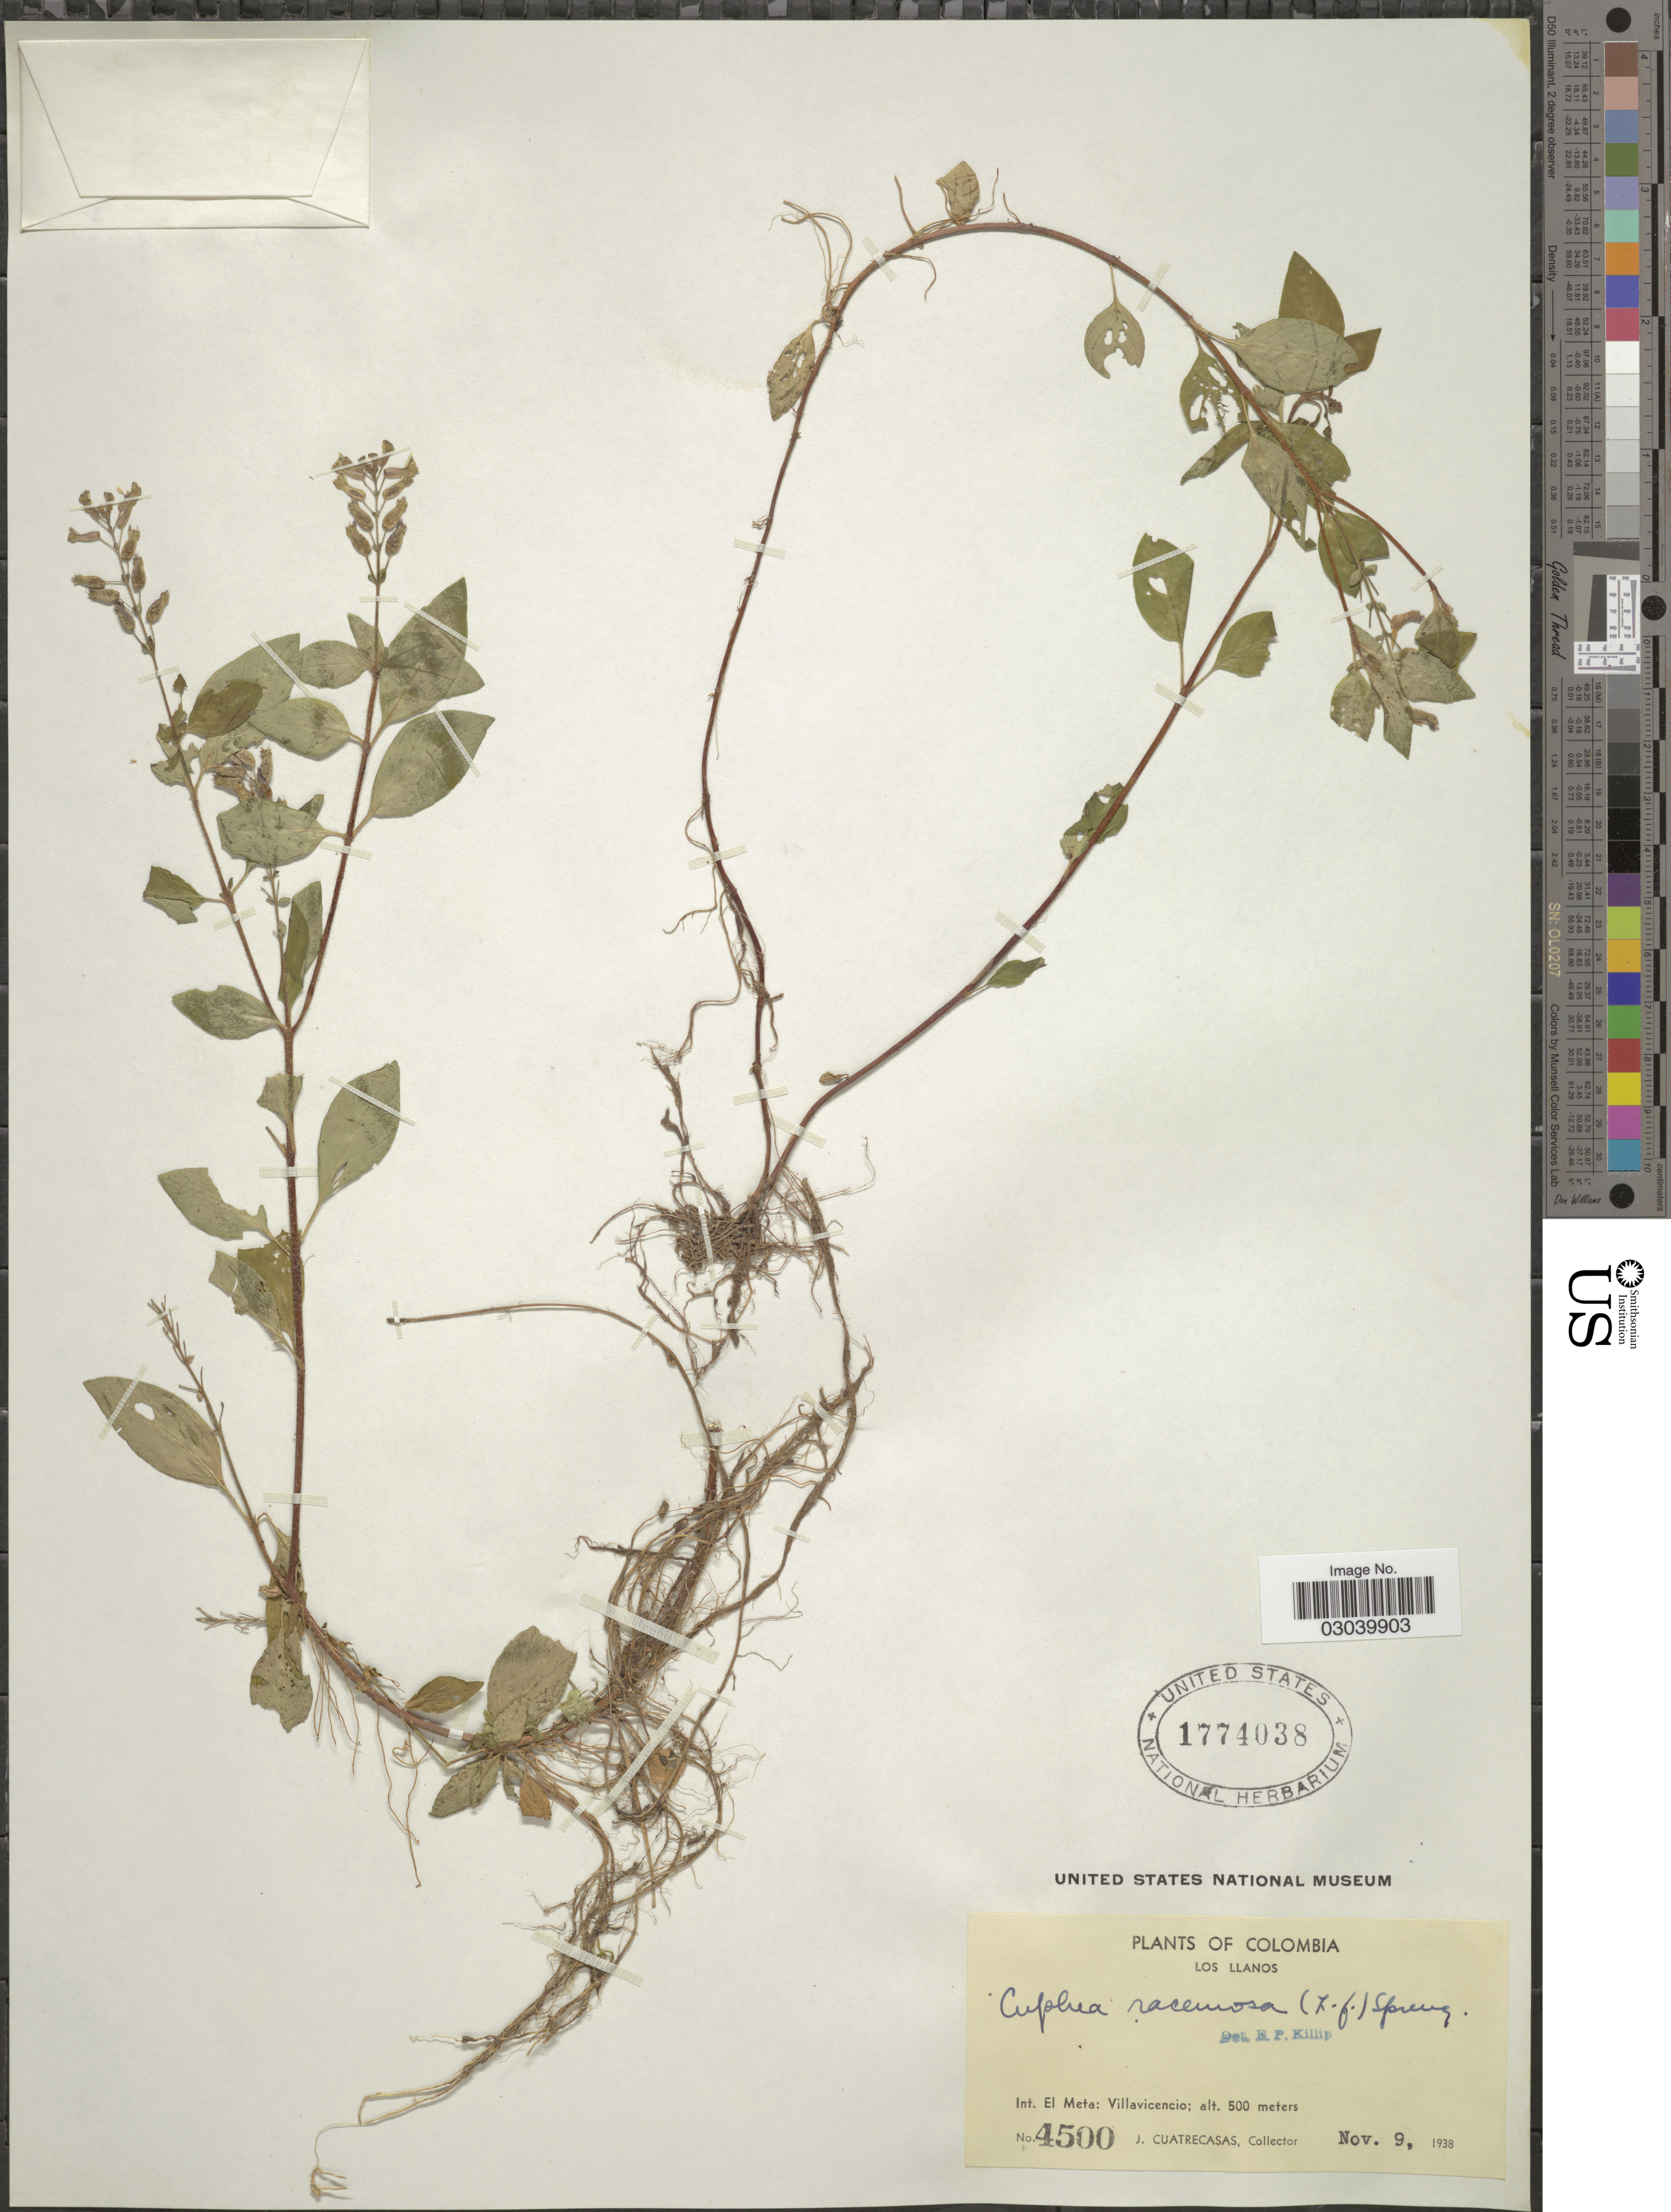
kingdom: Plantae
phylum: Tracheophyta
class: Magnoliopsida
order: Myrtales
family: Lythraceae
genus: Cuphea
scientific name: Cuphea racemosa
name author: (L. f.) Spreng.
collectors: J. Cuatrecasas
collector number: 4500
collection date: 1938-11-09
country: Colombia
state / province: Meta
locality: Los Llanos, Int. El Meta: Villavicencio.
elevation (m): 500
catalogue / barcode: US 1774038